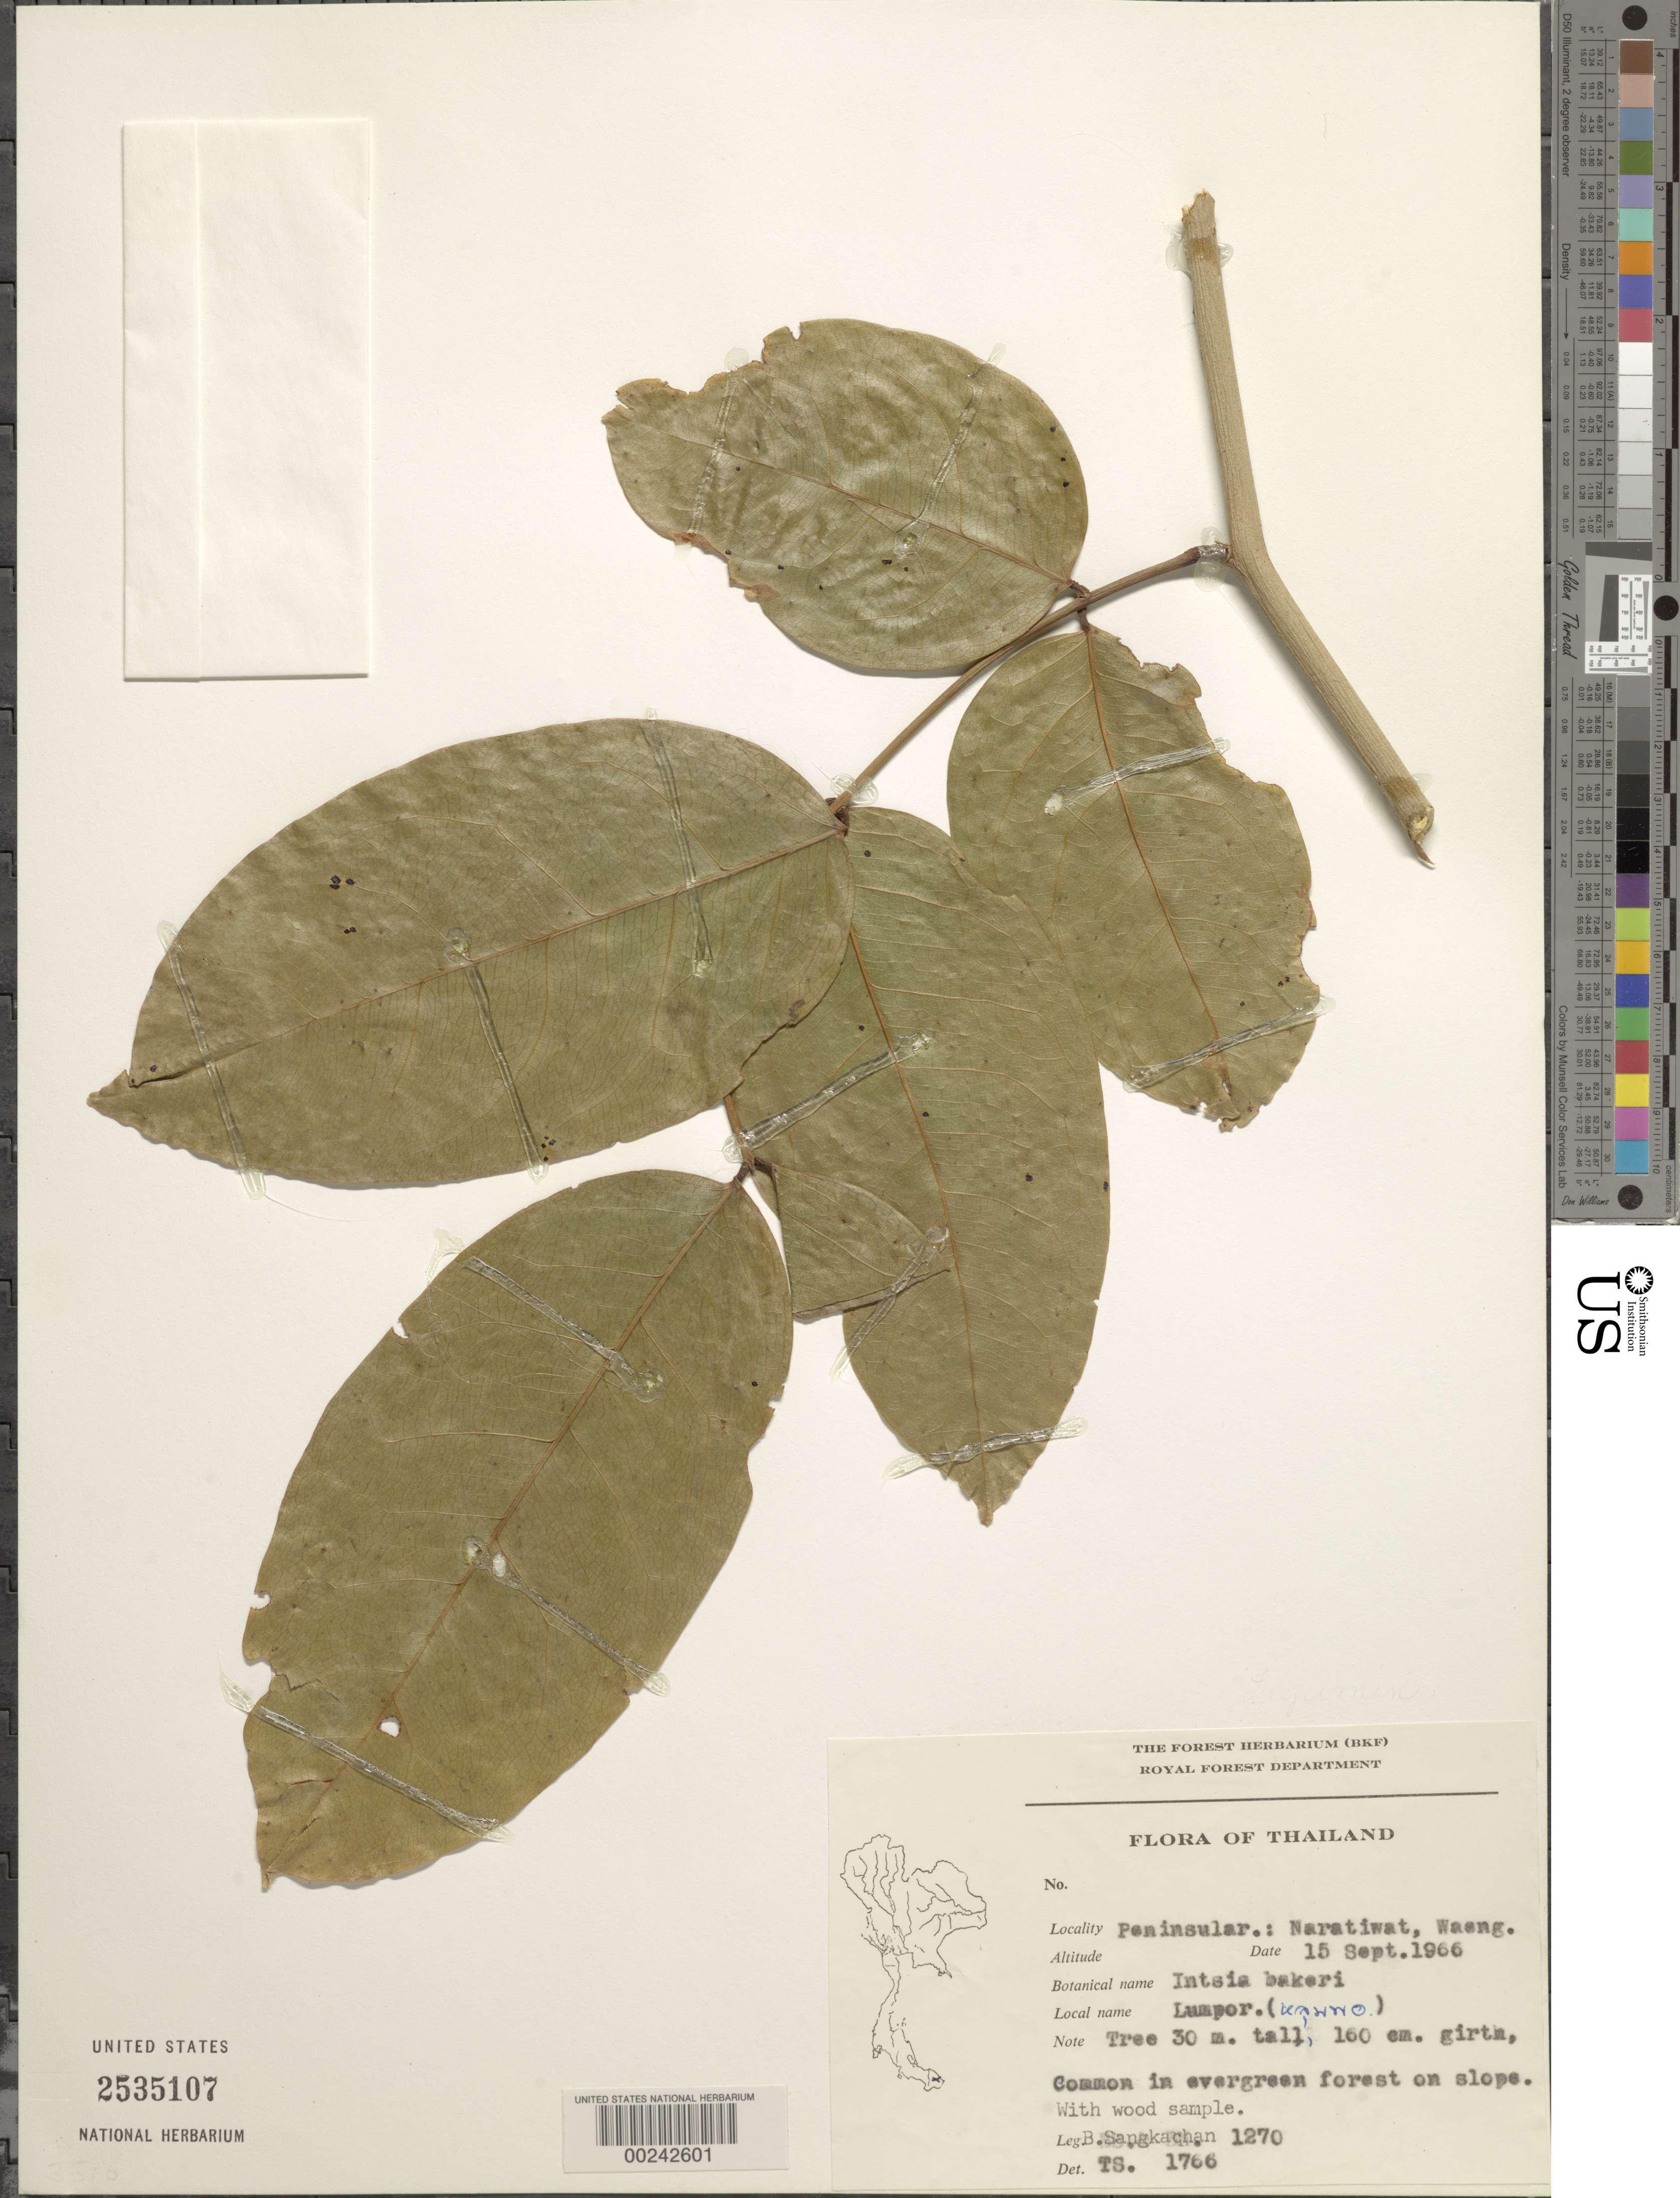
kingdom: Plantae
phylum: Tracheophyta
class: Magnoliopsida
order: Fabales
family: Fabaceae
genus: Intsia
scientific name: Intsia bakeri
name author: Prain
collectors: B. Sangkachan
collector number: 1270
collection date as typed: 15 Sep 1966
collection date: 1966-09-15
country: Thailand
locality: Peninsular: naratiwat, waeng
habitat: Evergreen forest on slope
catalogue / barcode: US 2535107